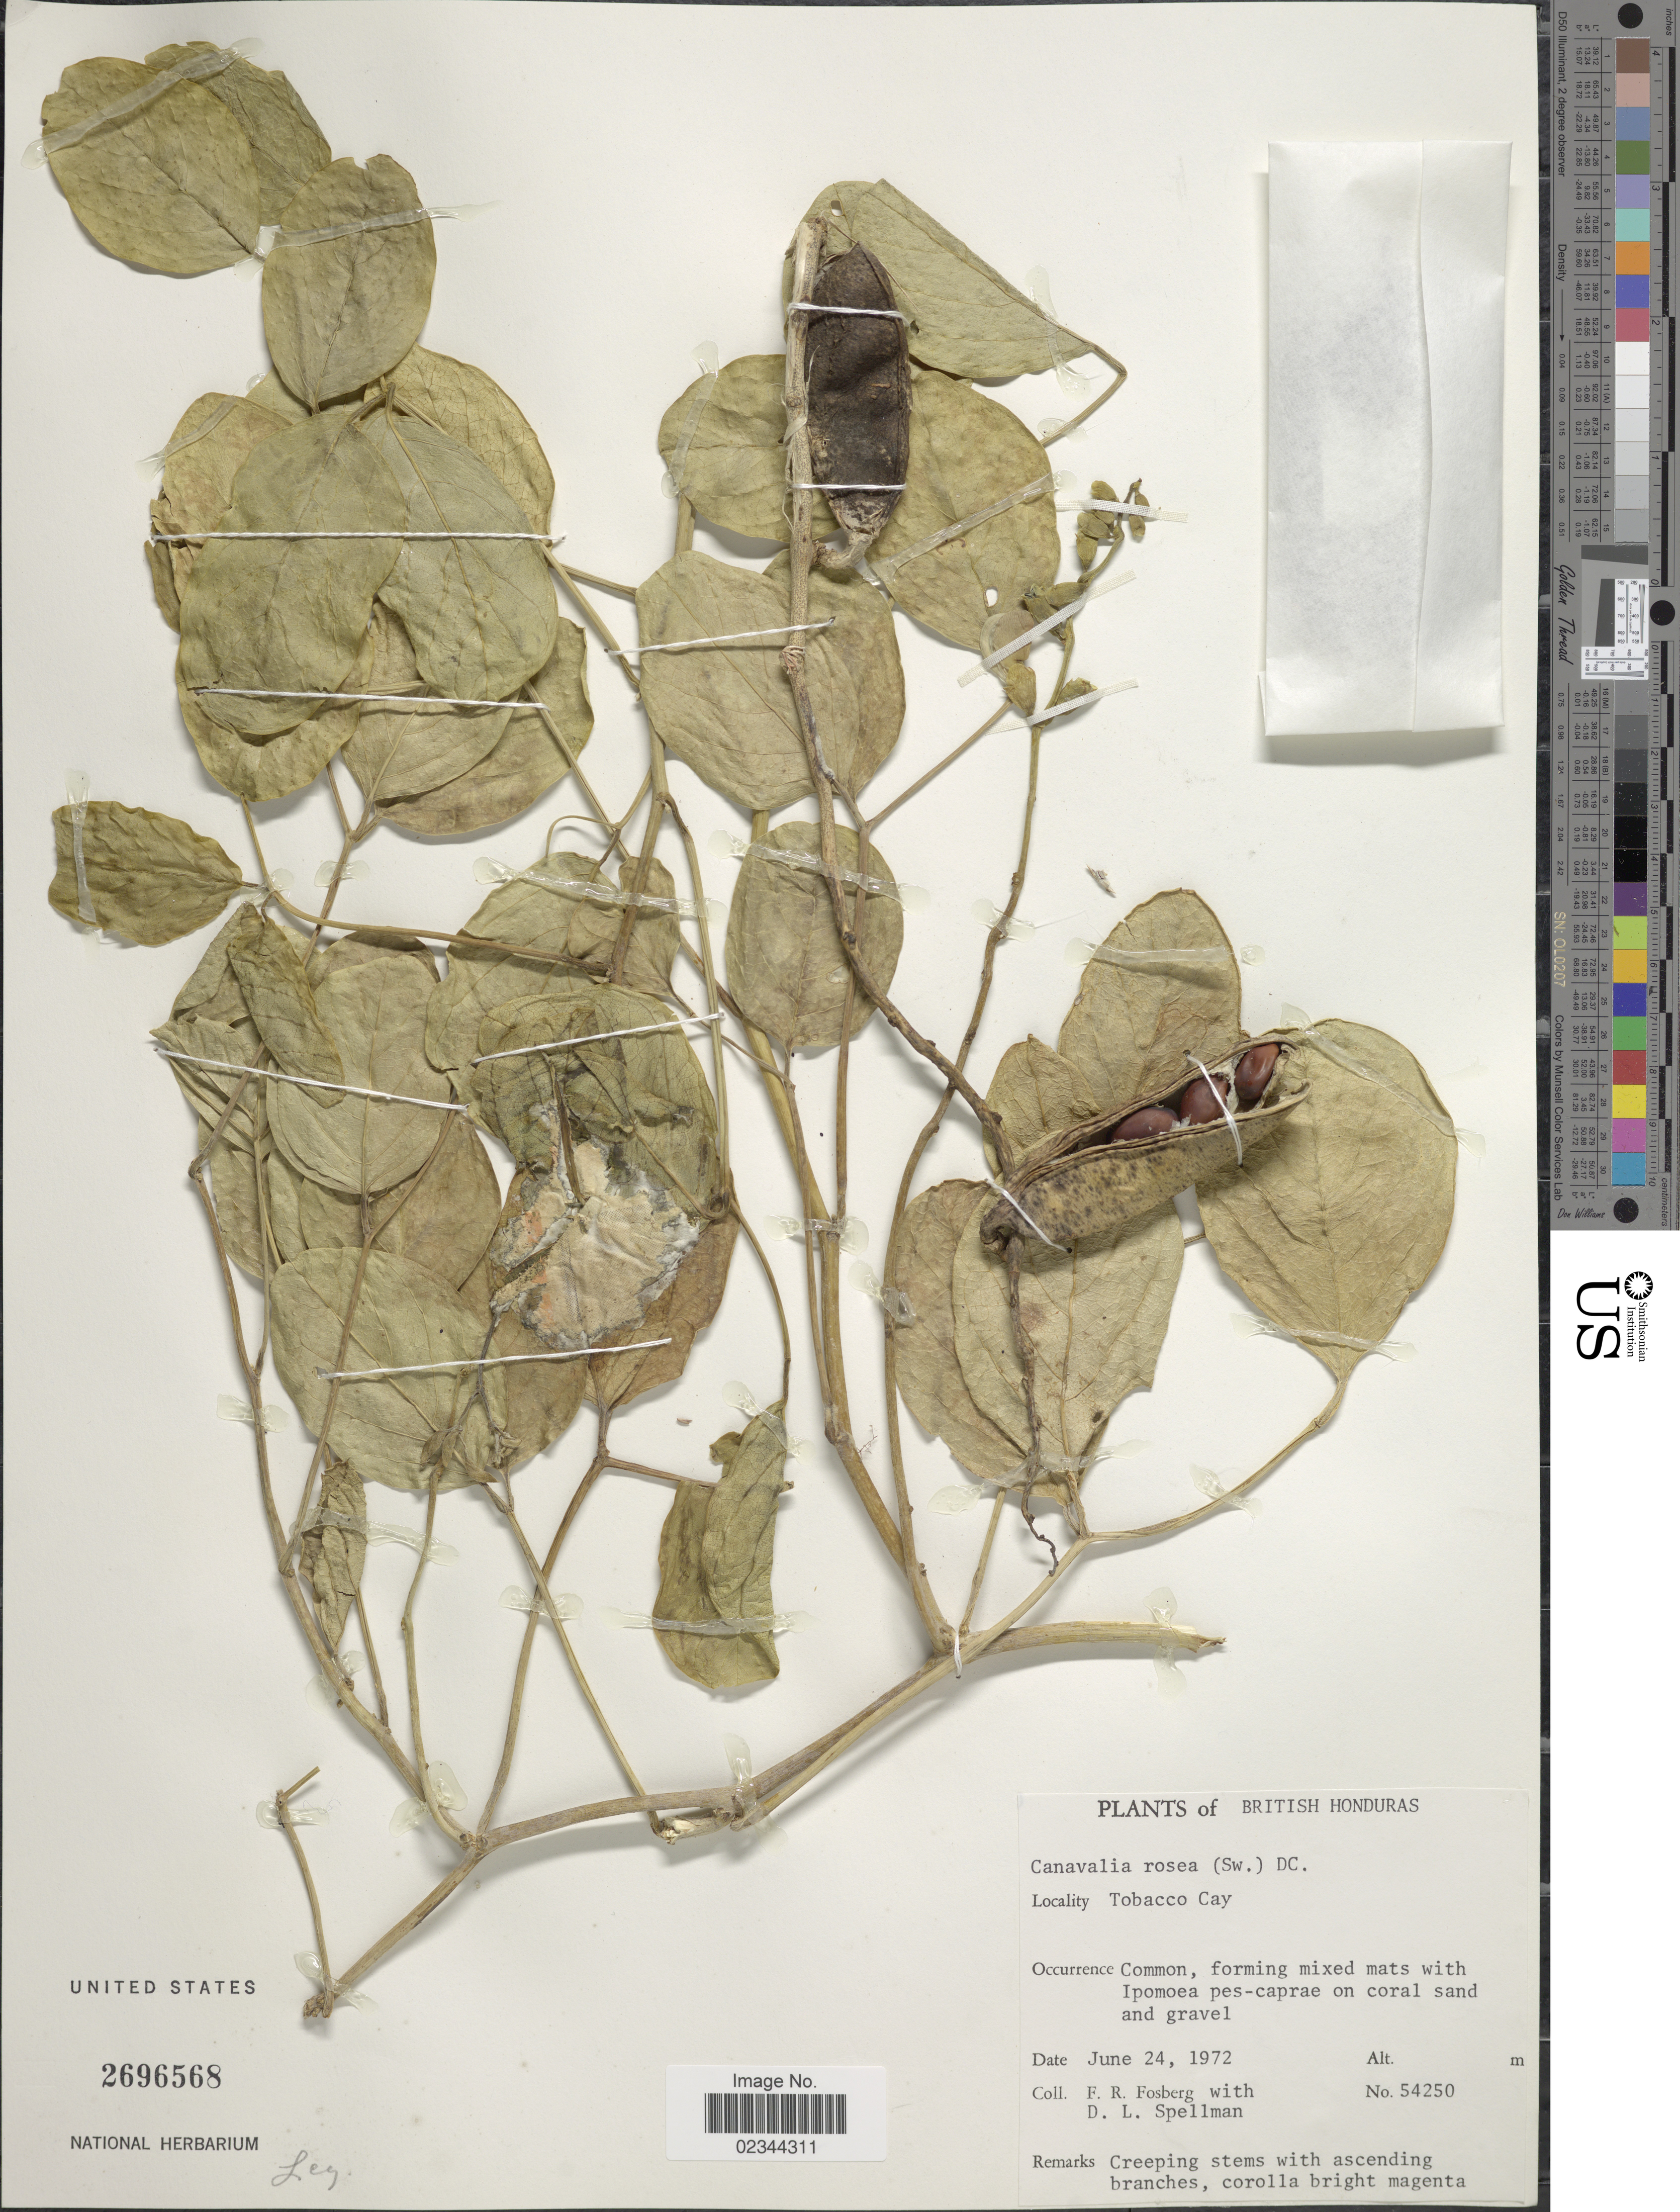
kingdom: Plantae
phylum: Tracheophyta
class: Magnoliopsida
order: Fabales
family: Fabaceae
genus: Canavalia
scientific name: Canavalia rosea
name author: (Sw.) DC.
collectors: F. R. Fosberg & D. L. Spellman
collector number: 54250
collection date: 1972-06-24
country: Belize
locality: British Honduras, Tobacco Cay.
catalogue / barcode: US 2696568